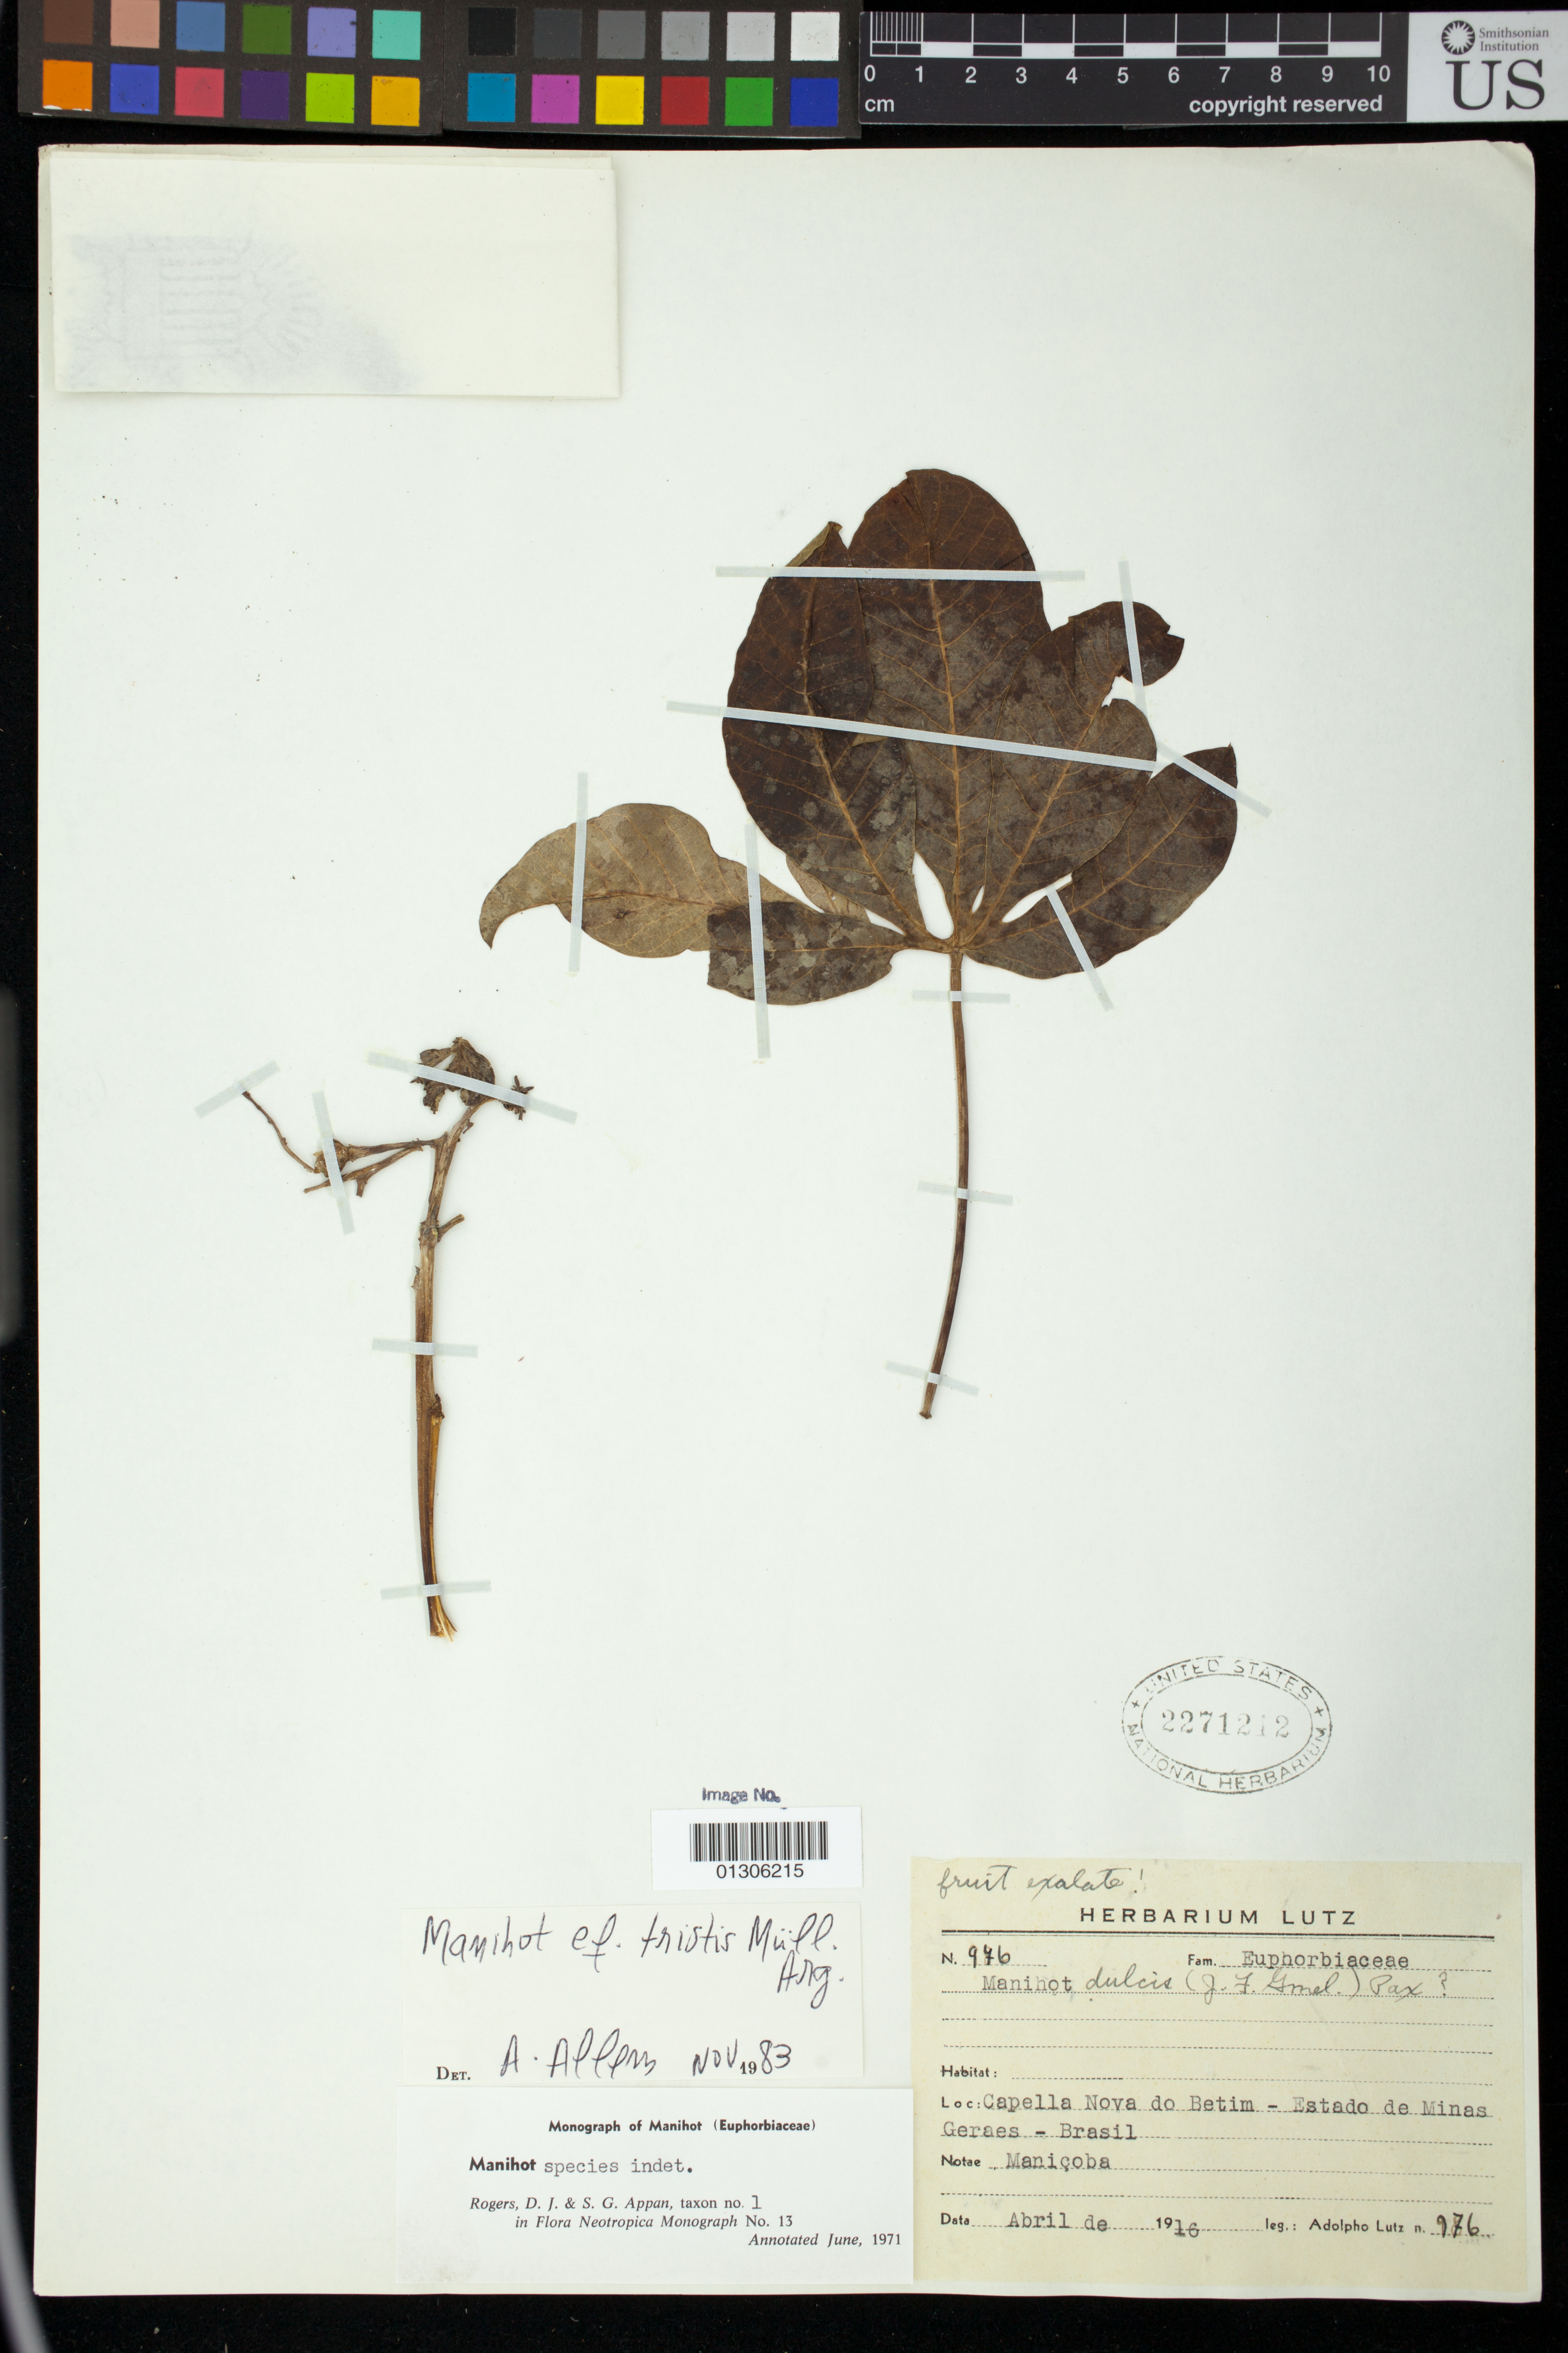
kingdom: Plantae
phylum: Tracheophyta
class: Magnoliopsida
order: Malpighiales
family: Euphorbiaceae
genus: Manihot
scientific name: Manihot tristis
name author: Müll. Arg.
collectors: A. Lutz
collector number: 976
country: Brazil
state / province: Minas Gerais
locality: Capella Nova do Betim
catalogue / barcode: US 2271212